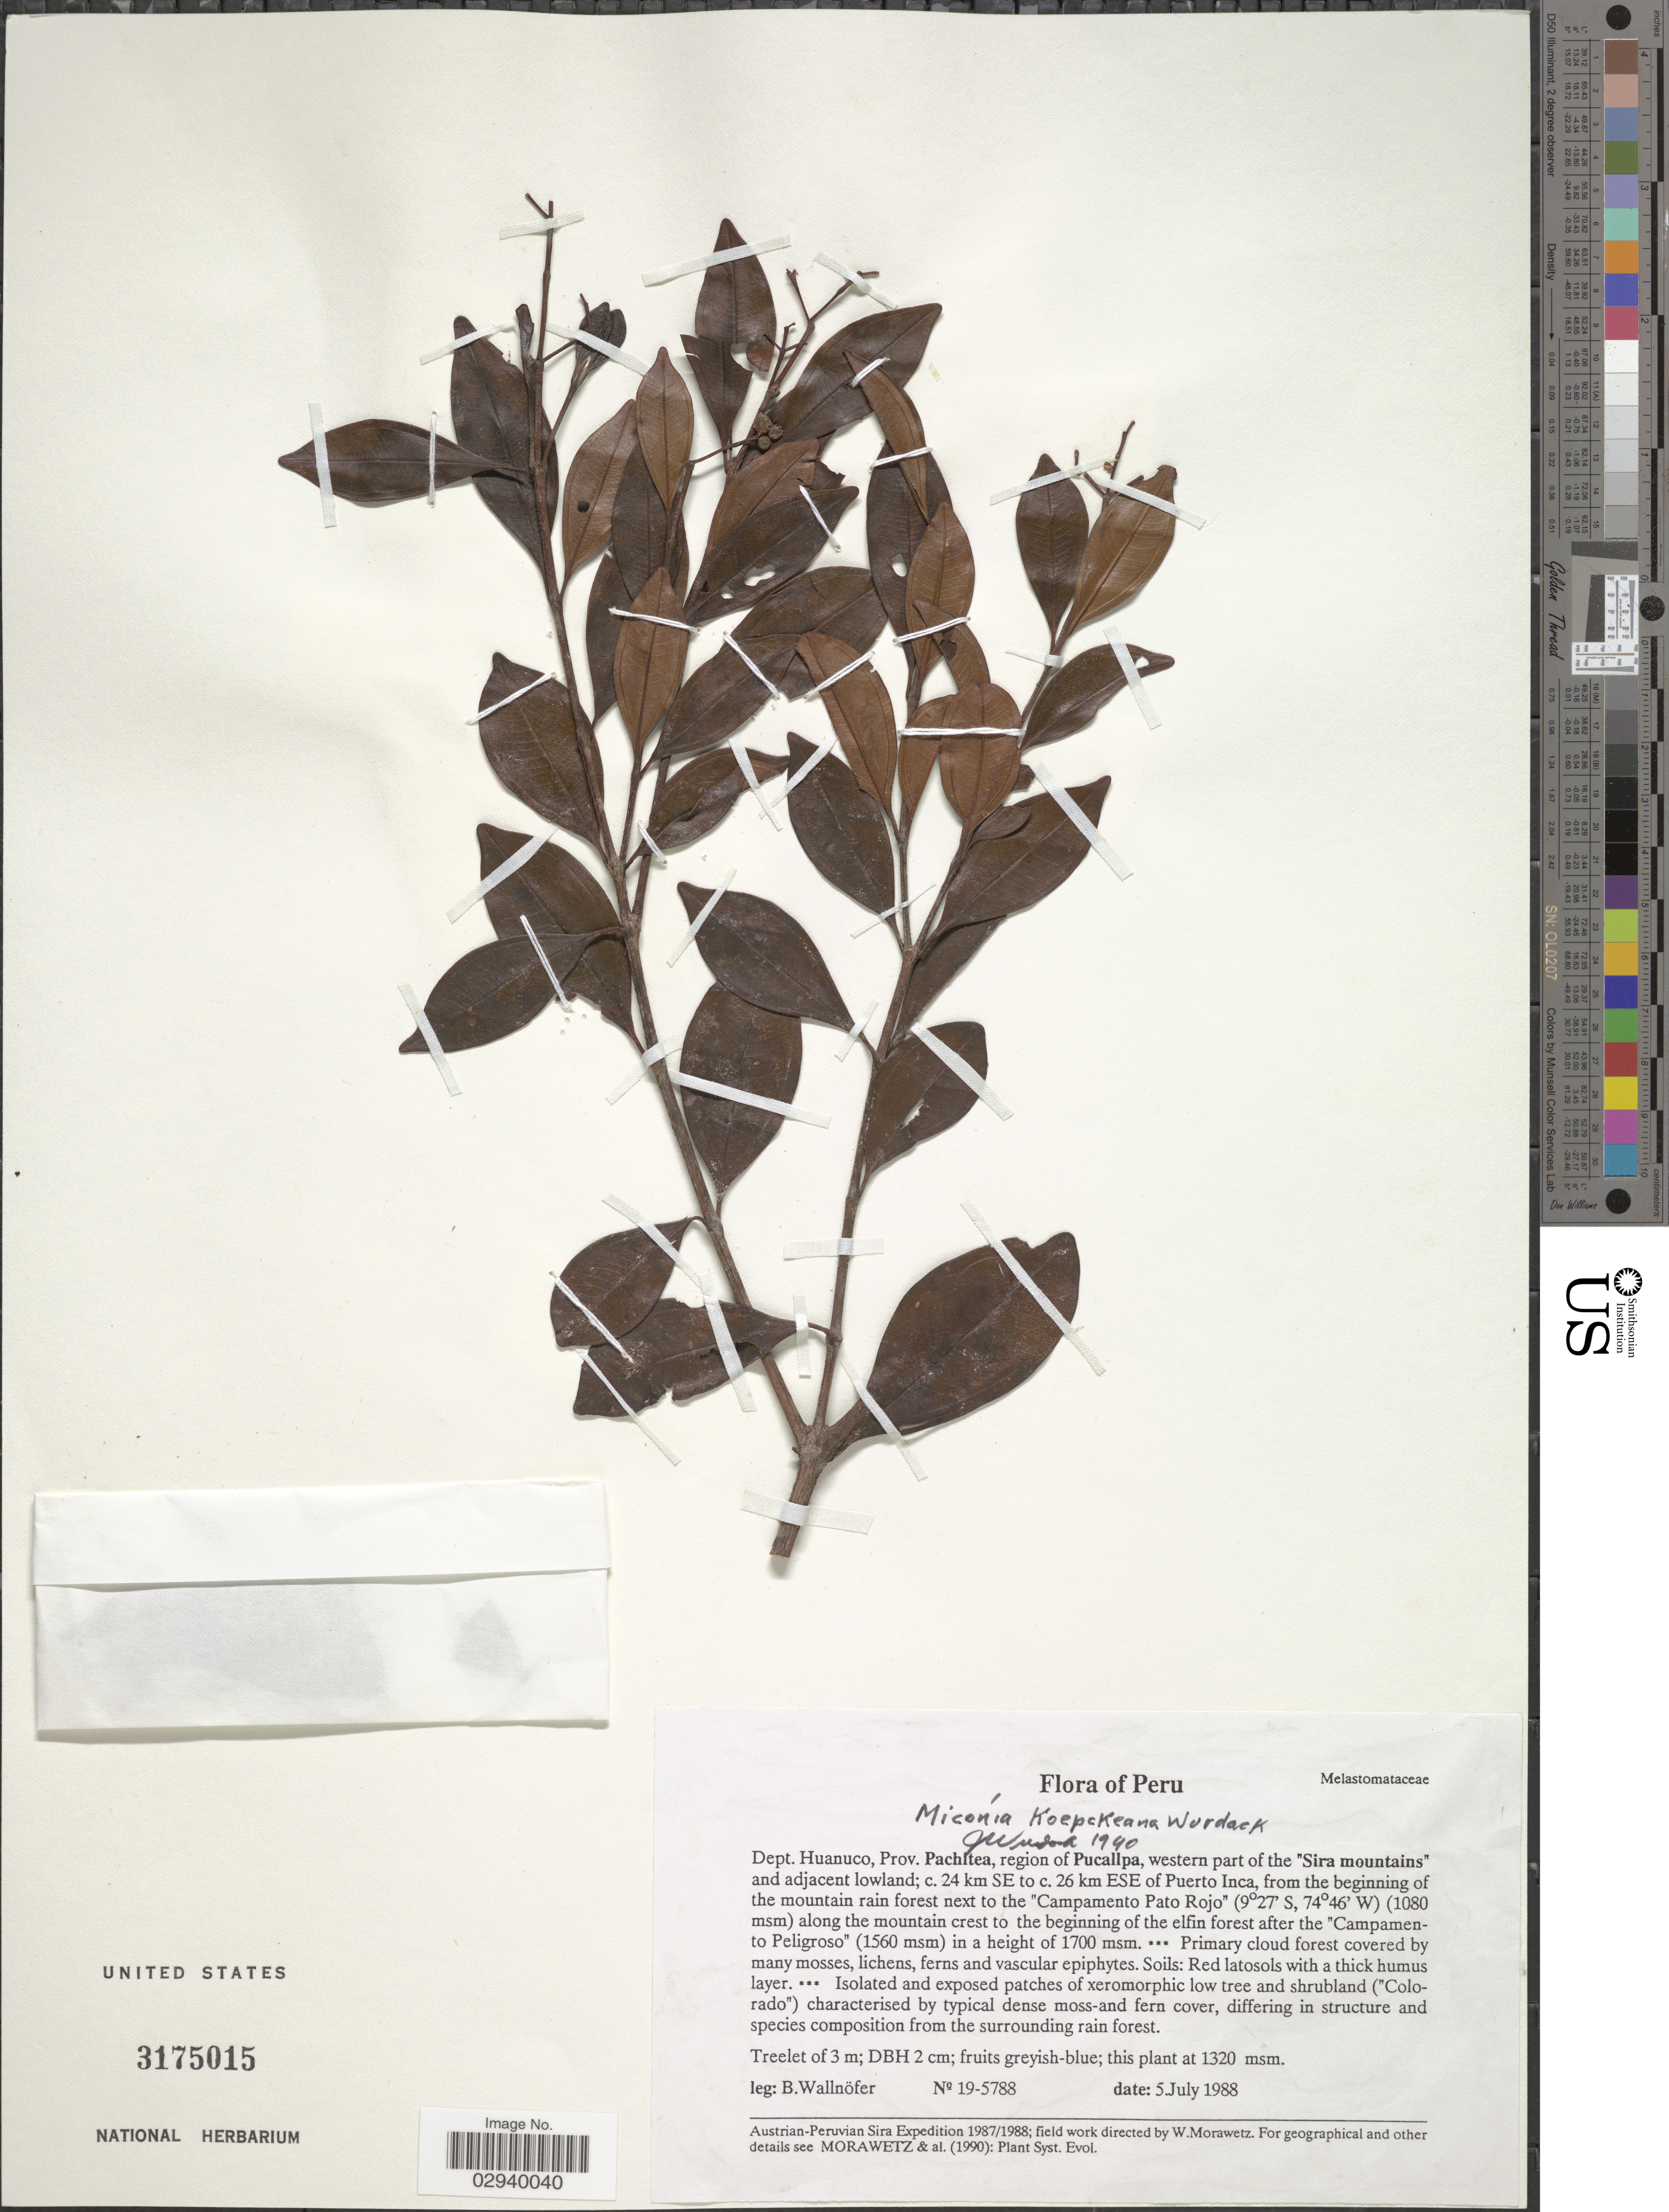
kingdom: Plantae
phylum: Tracheophyta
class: Magnoliopsida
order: Myrtales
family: Melastomataceae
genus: Miconia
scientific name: Miconia koepckeana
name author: Wurdack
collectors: B. Wallnöfer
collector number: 19-5788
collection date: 1988-07-05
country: Peru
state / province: Huánuco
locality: Dept. Huanuco, Prov. Pachitea, region of Pucallpa, western part of the "Sira mountains" and adjacent lowland; c. 24 km SE to c. 26 km ESE of Puerto Inca, from the beginning of the mountain rain forest next to "Campamento Pato Rojo" along the mountain crest to the beginning of the elfin forest after the "Campamento Peligroso".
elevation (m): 1320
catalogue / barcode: US 3175015